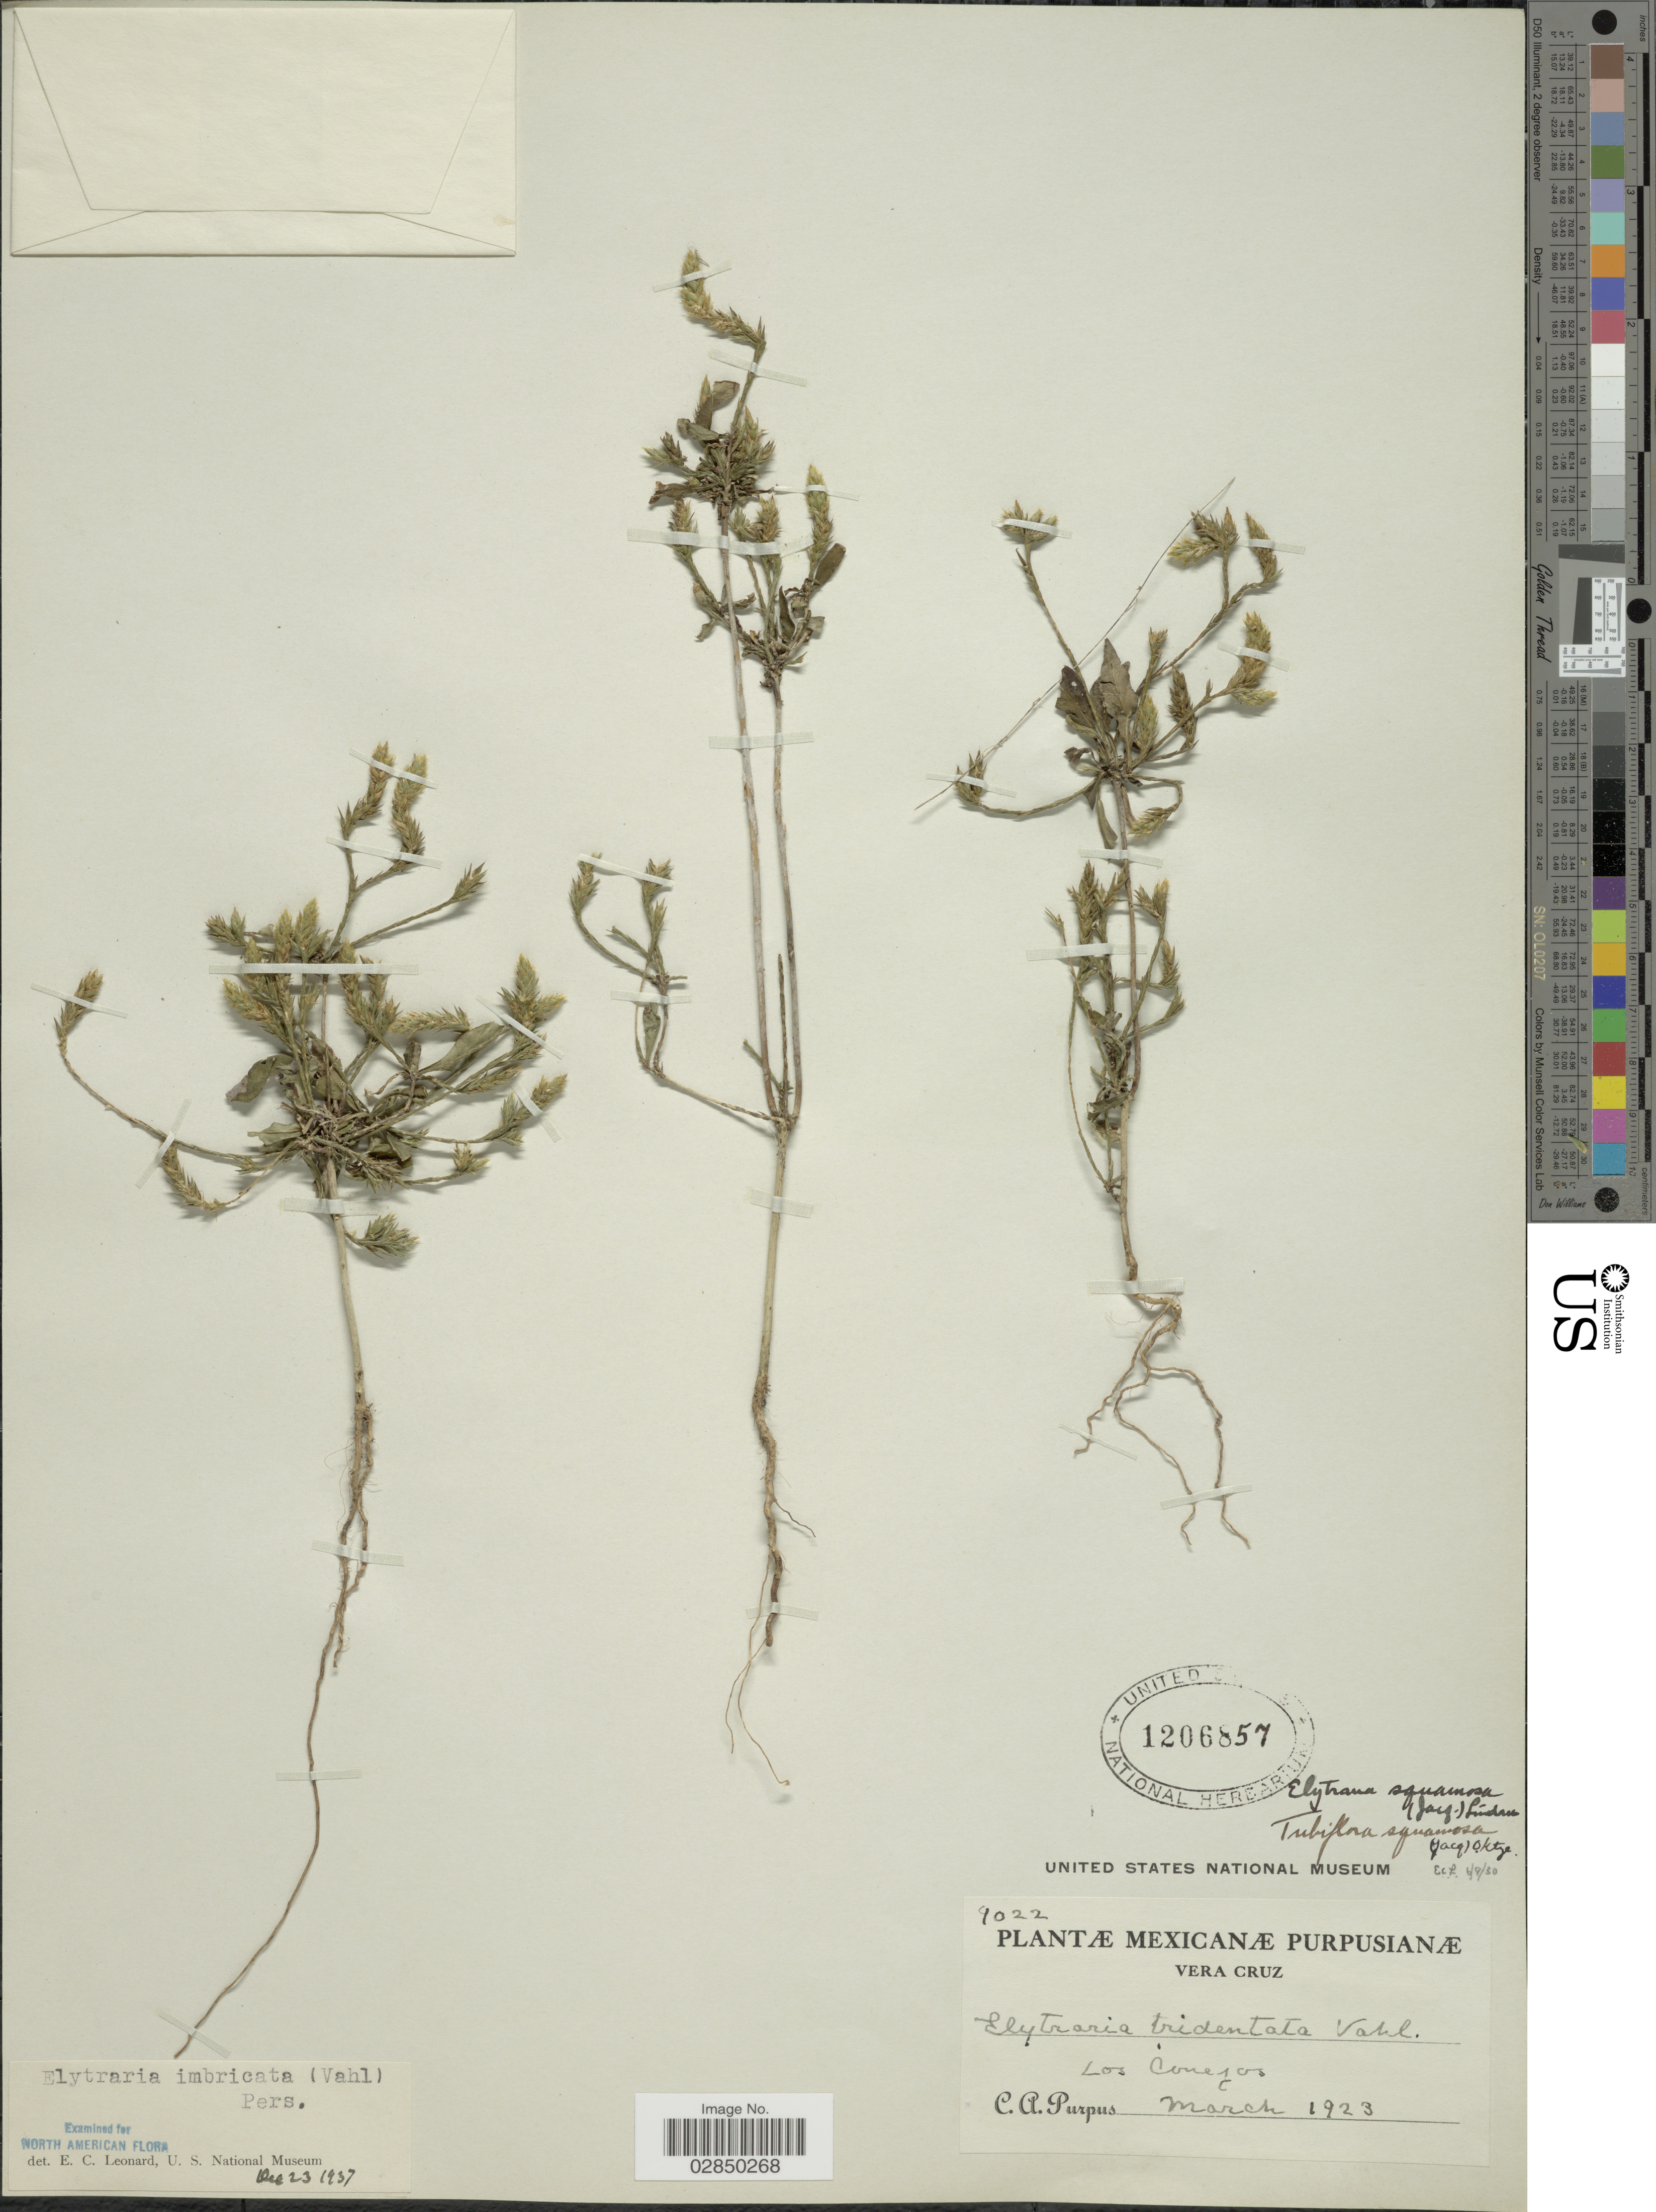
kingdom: Plantae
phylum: Tracheophyta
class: Magnoliopsida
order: Lamiales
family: Acanthaceae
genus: Elytraria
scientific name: Elytraria imbricata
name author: (Vahl) Pers.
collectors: C. A. Purpus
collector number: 9022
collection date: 1923-03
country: Mexico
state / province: Veracruz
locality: Vera Cruz. Los Conejos.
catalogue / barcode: US 1206857